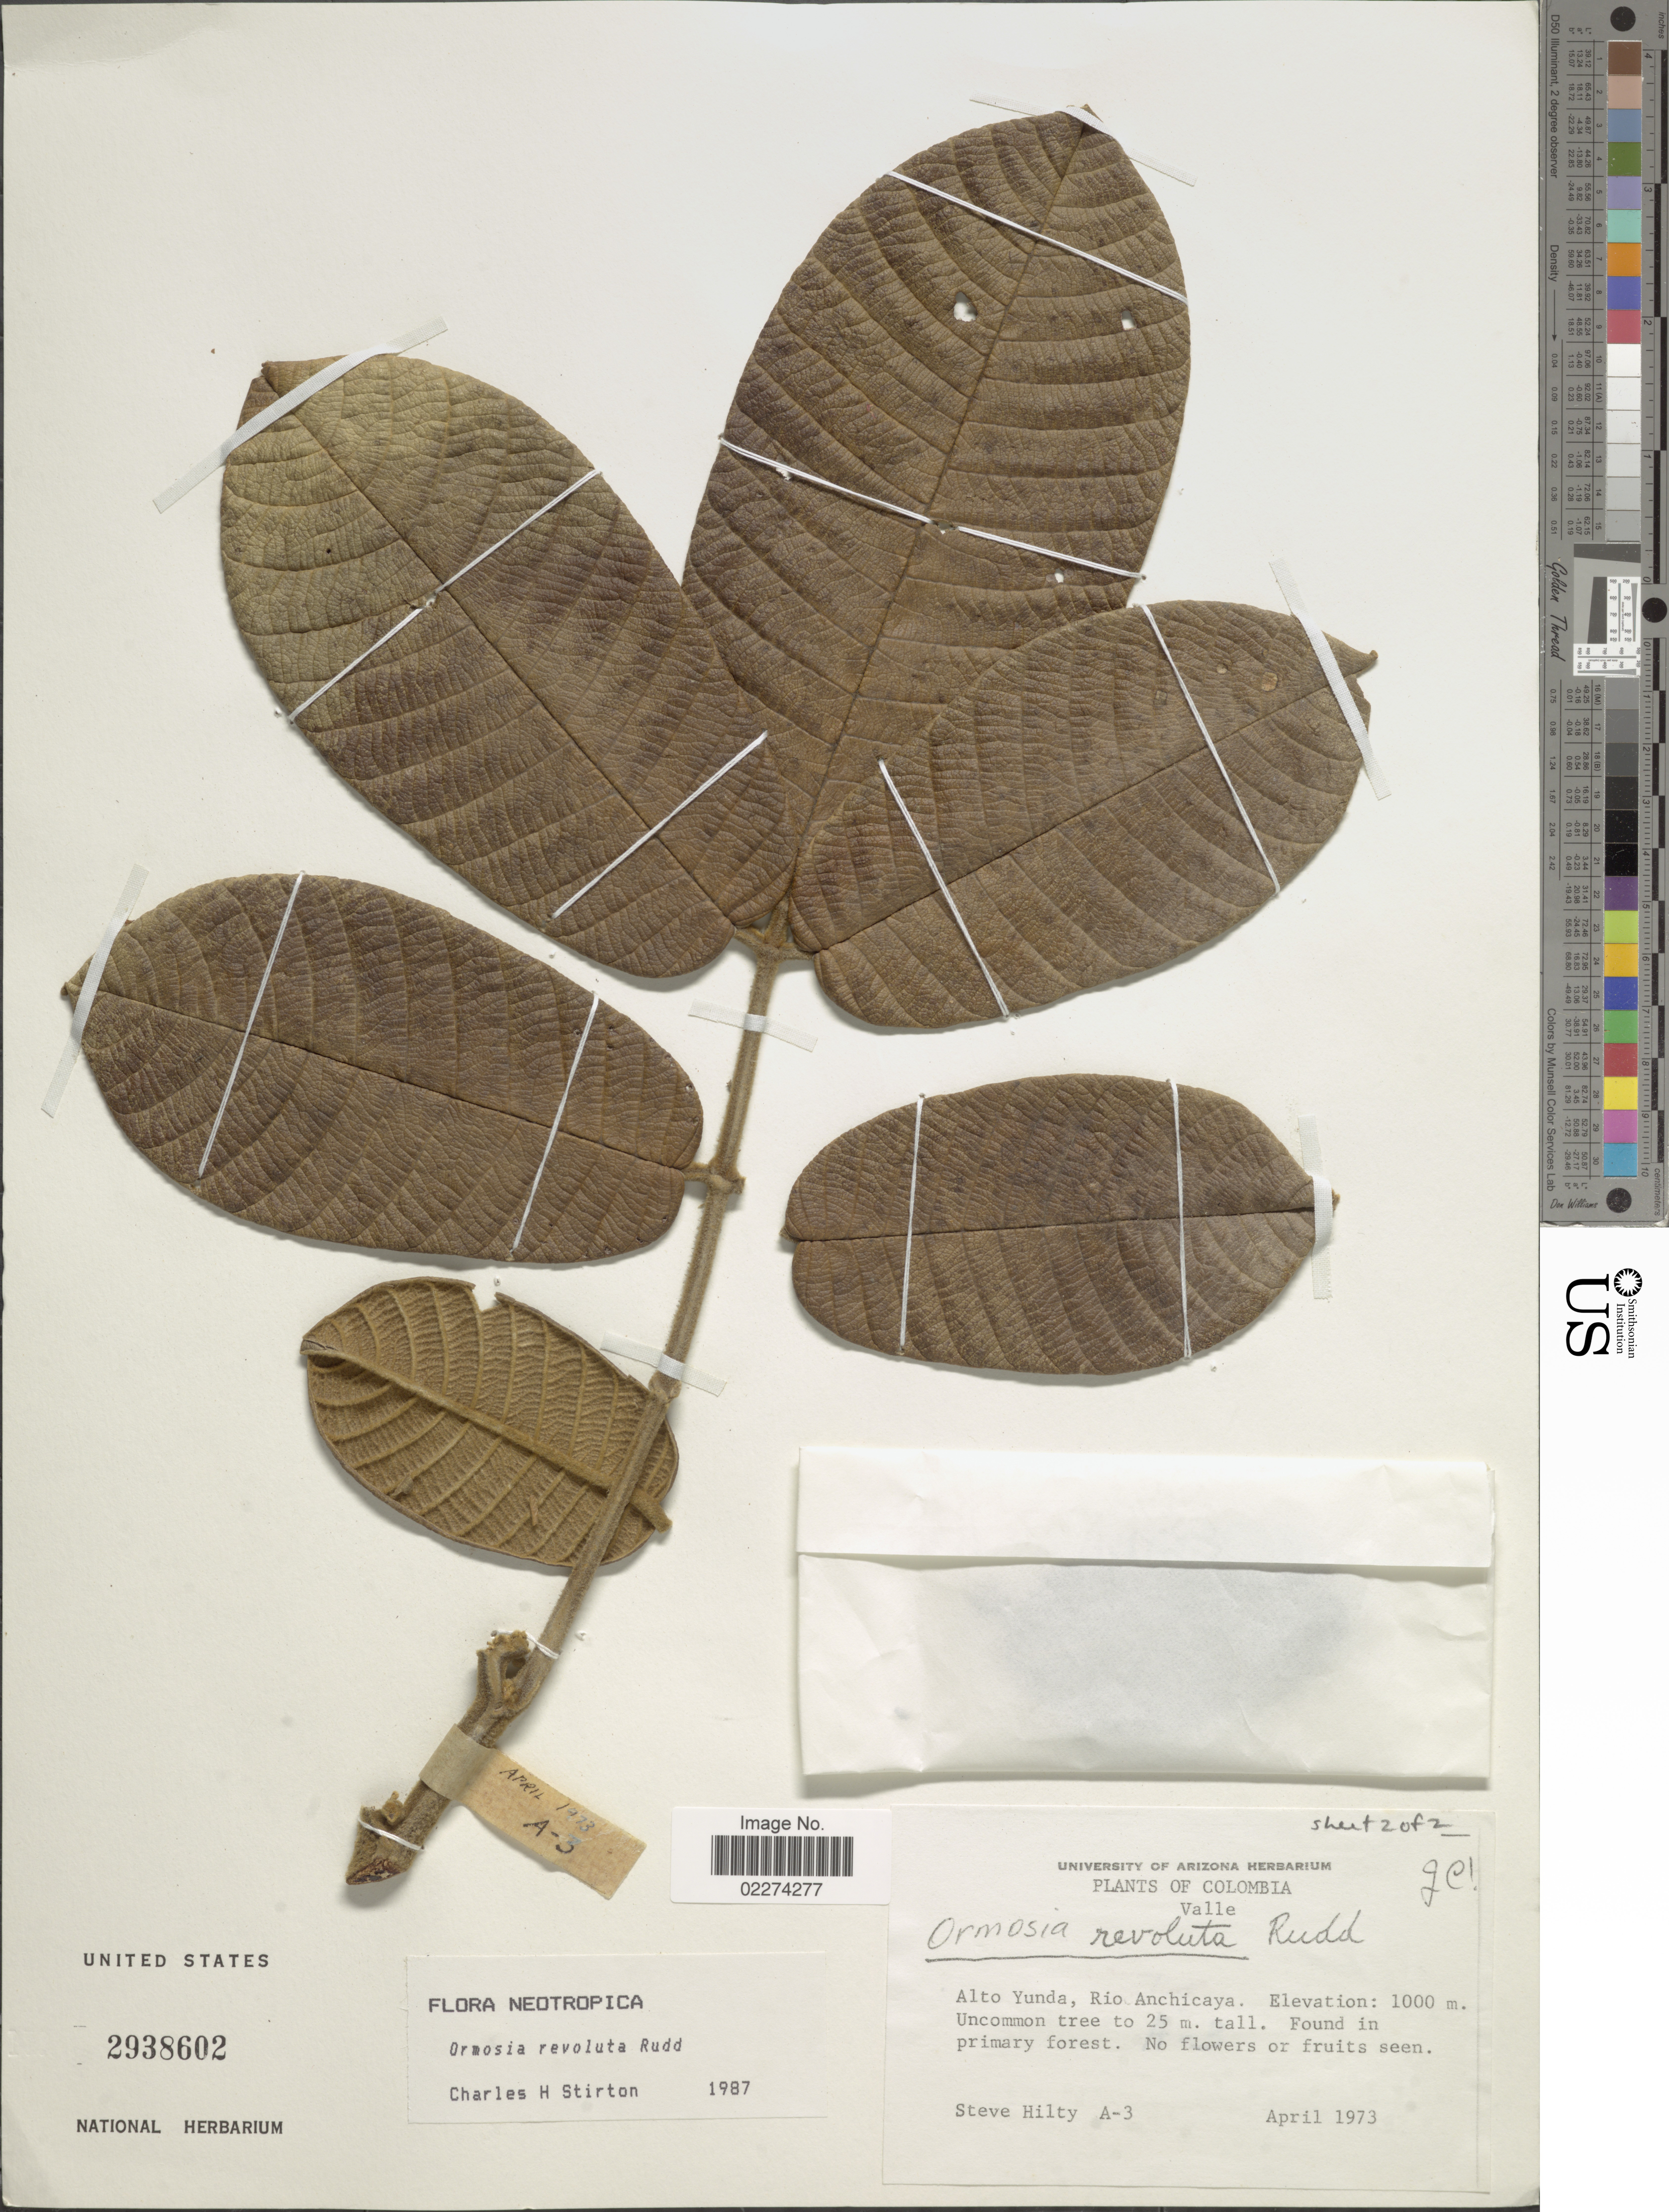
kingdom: Plantae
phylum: Tracheophyta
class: Magnoliopsida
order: Fabales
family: Fabaceae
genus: Ormosia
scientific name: Ormosia revoluta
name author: Rudd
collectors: S. Hilty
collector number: A-3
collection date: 1973-04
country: Colombia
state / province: Valle del Cauca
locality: Valle, Alto Yunda, Rio Anchicaya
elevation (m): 1000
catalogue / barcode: US 2938602